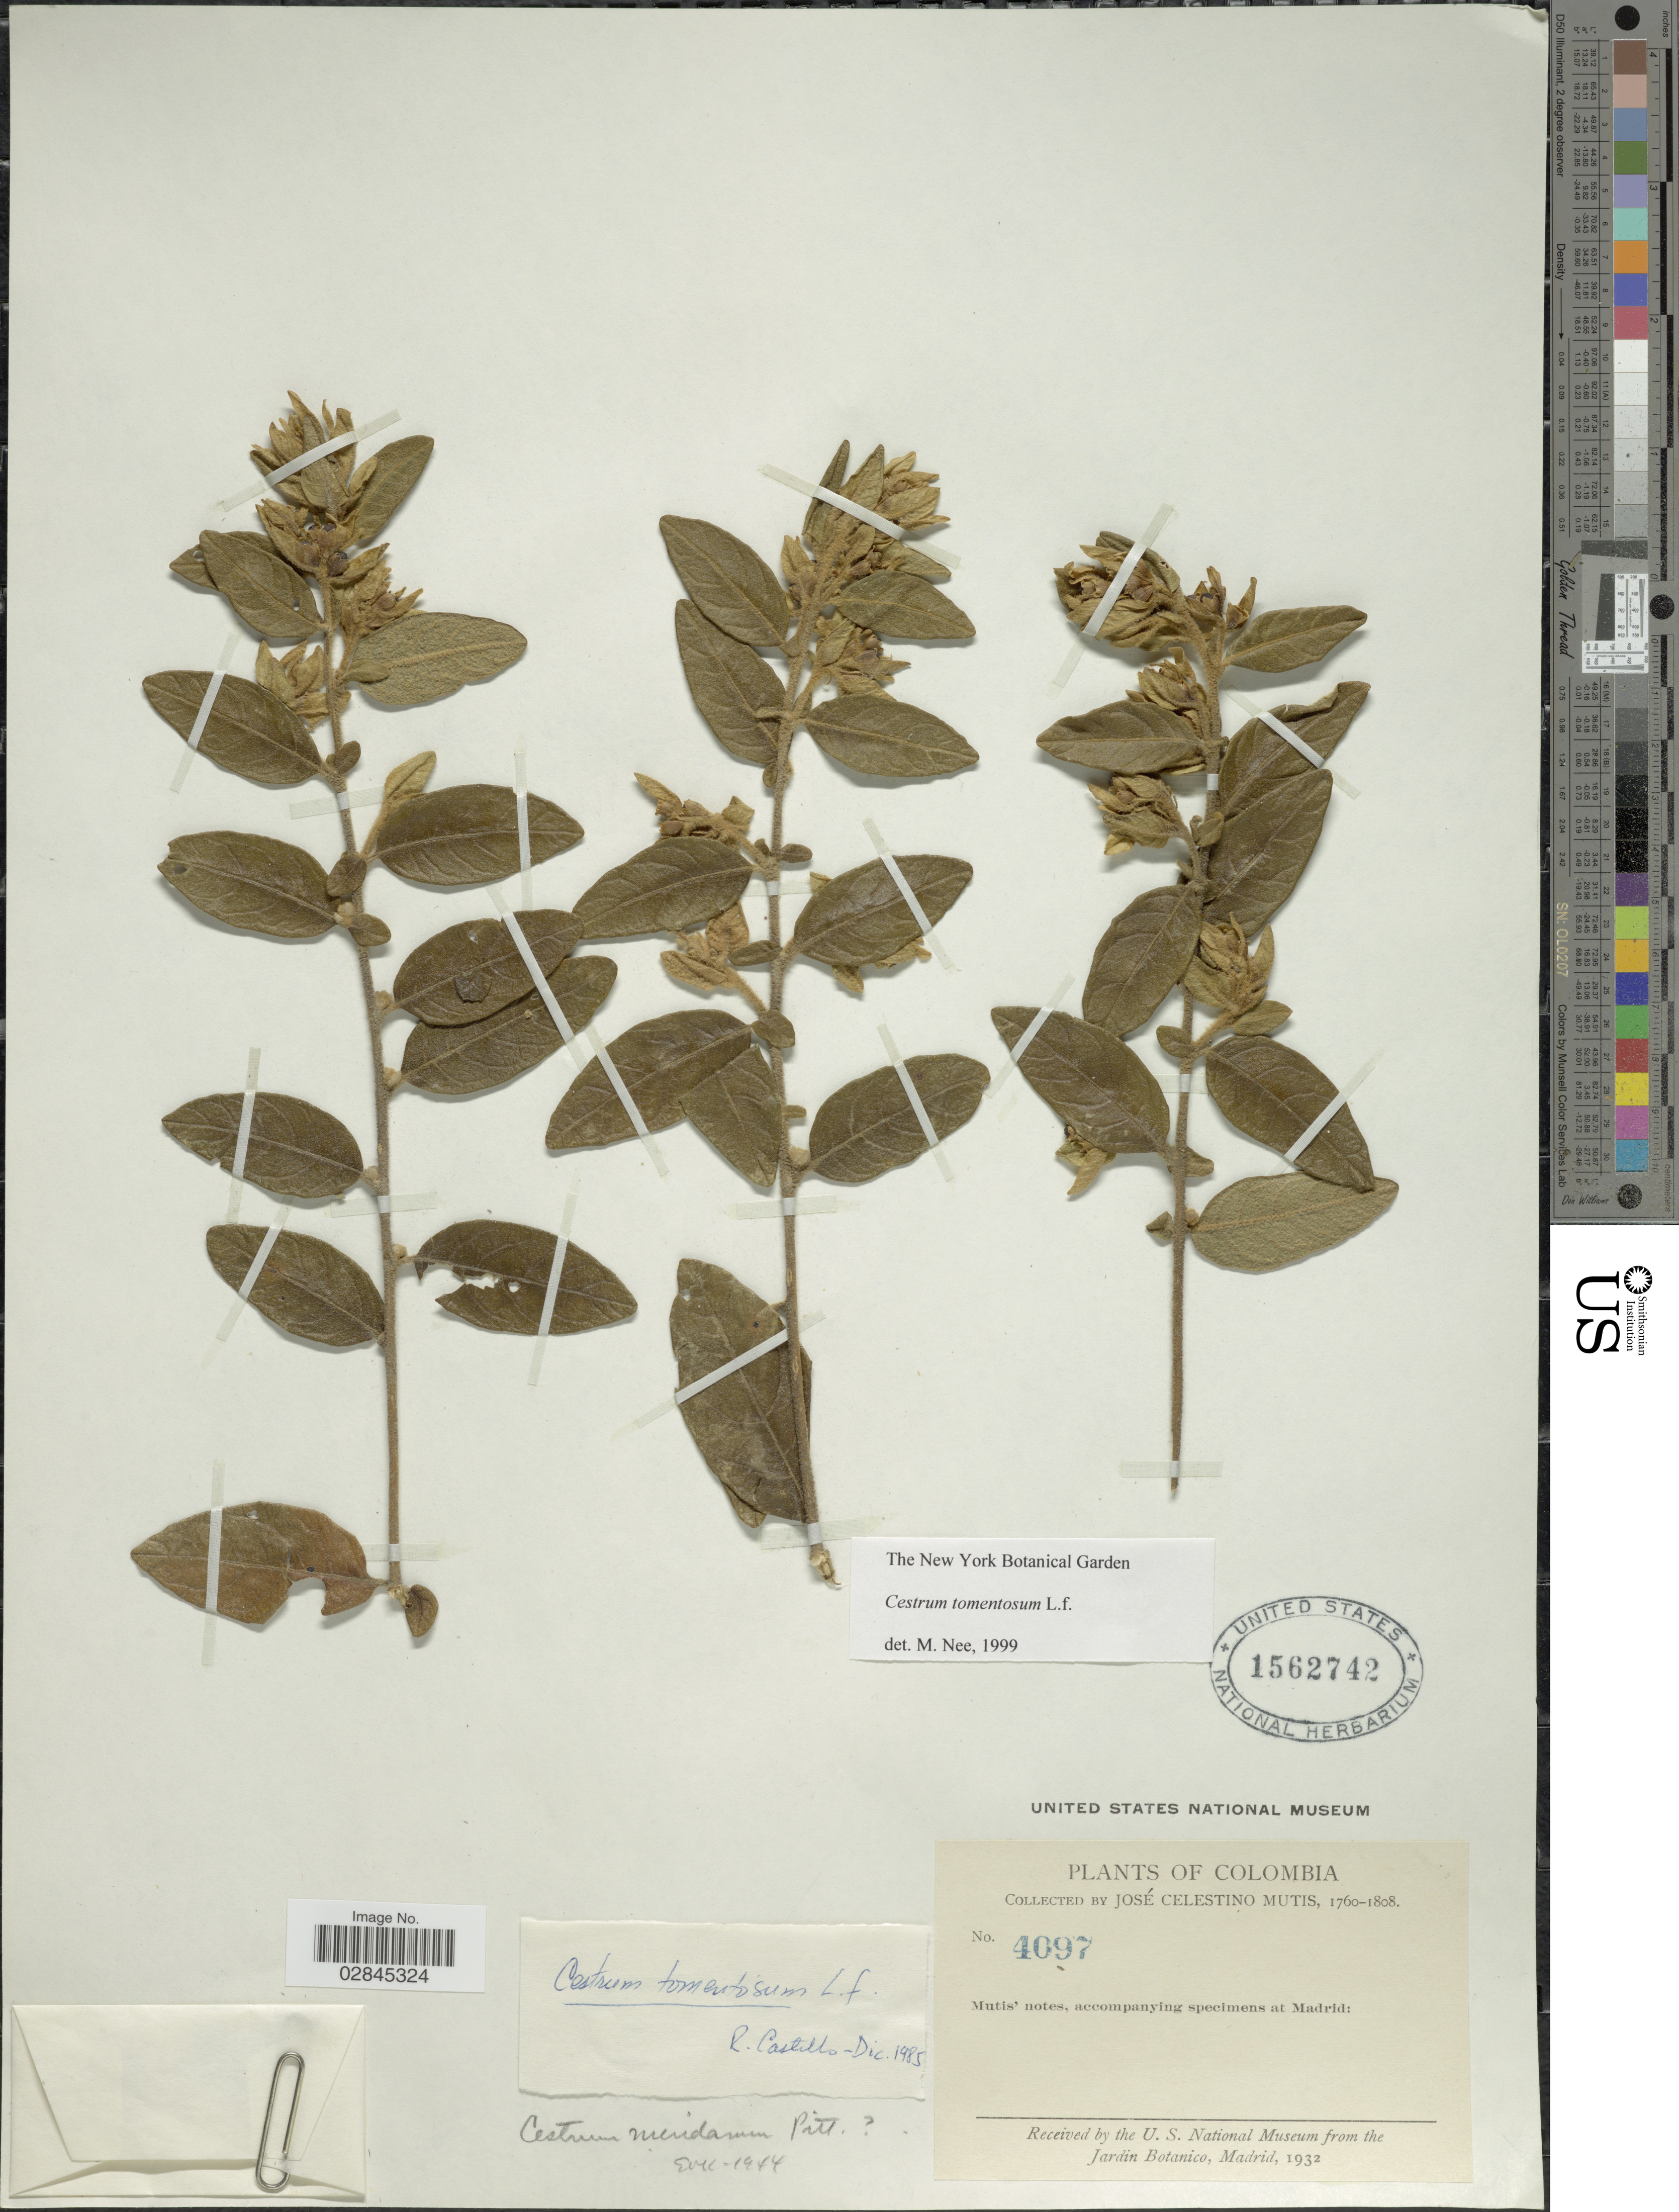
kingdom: Plantae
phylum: Tracheophyta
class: Magnoliopsida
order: Solanales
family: Solanaceae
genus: Cestrum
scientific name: Cestrum tomentosum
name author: L. f.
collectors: J. C. B. Mutis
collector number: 4097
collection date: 1760/1808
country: Colombia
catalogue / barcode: US 1562742